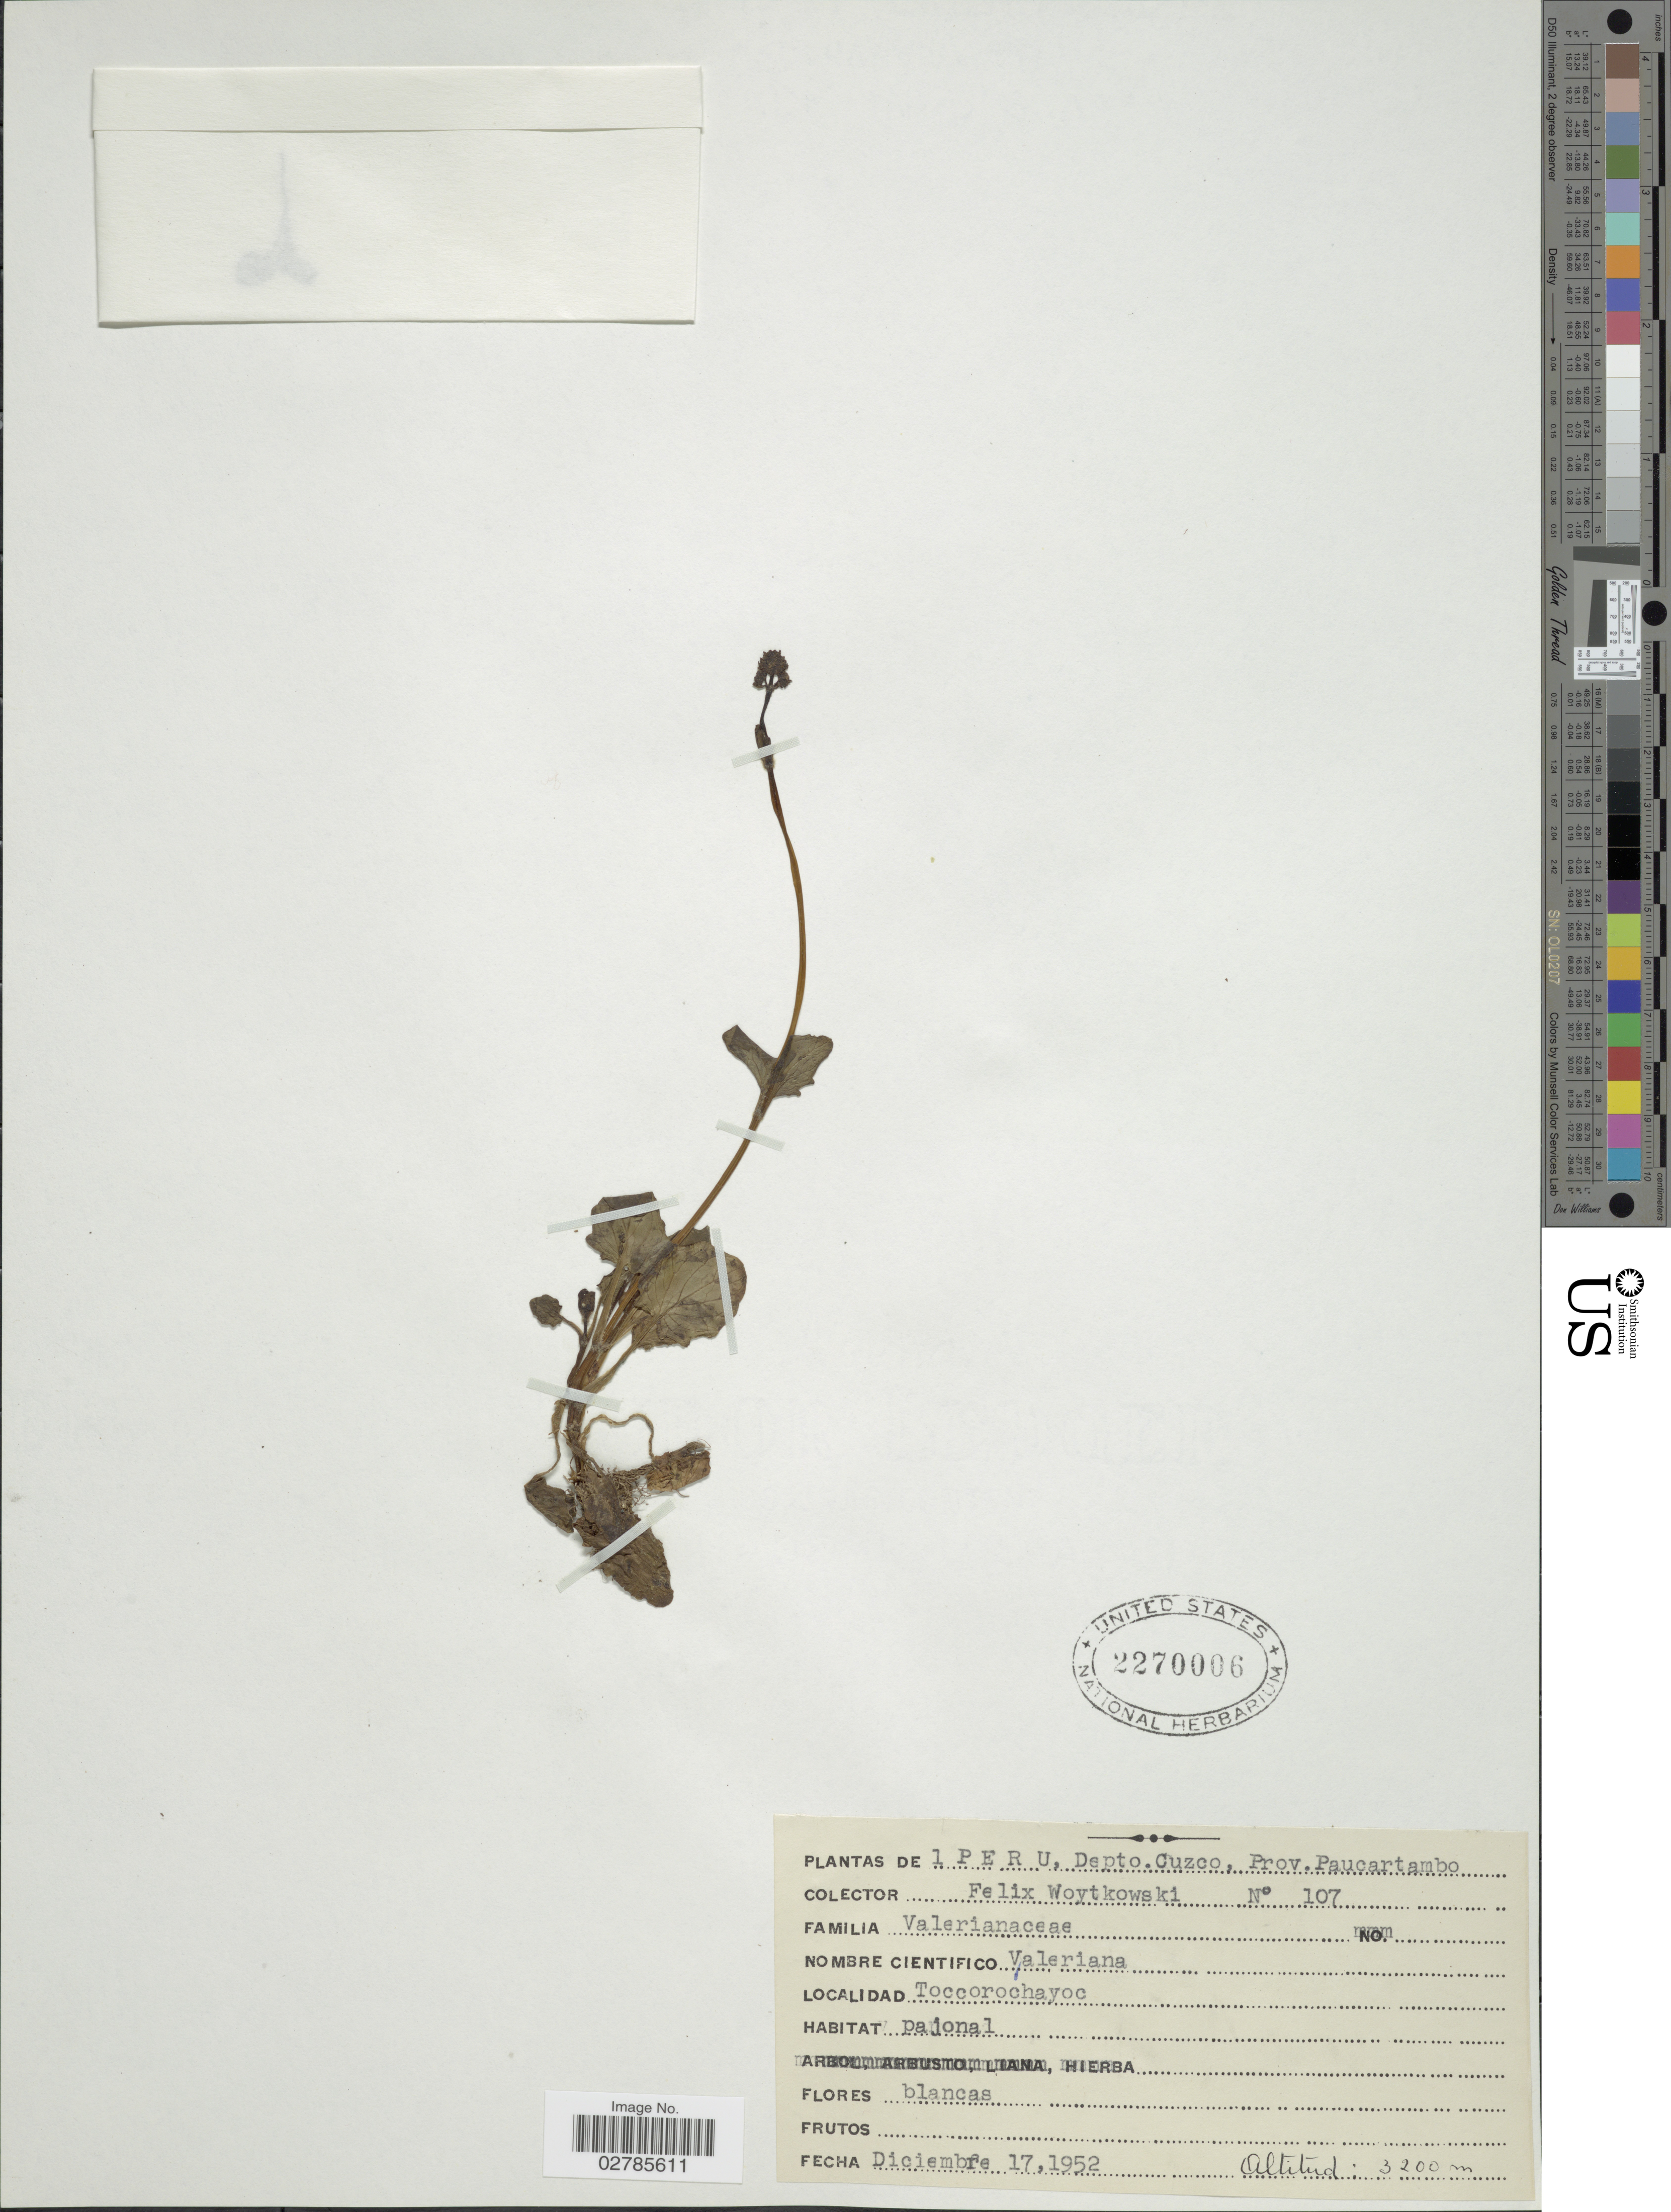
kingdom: Plantae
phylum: Tracheophyta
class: Magnoliopsida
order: Dipsacales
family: Caprifoliaceae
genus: Valeriana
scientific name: Valeriana sp.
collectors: F. Woytkowski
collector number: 107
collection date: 1952-12-17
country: Peru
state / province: Cusco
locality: Depto. Cuzco, Prov. Paucartambo, Toccorochayoc.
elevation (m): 3200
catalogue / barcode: US 2270006